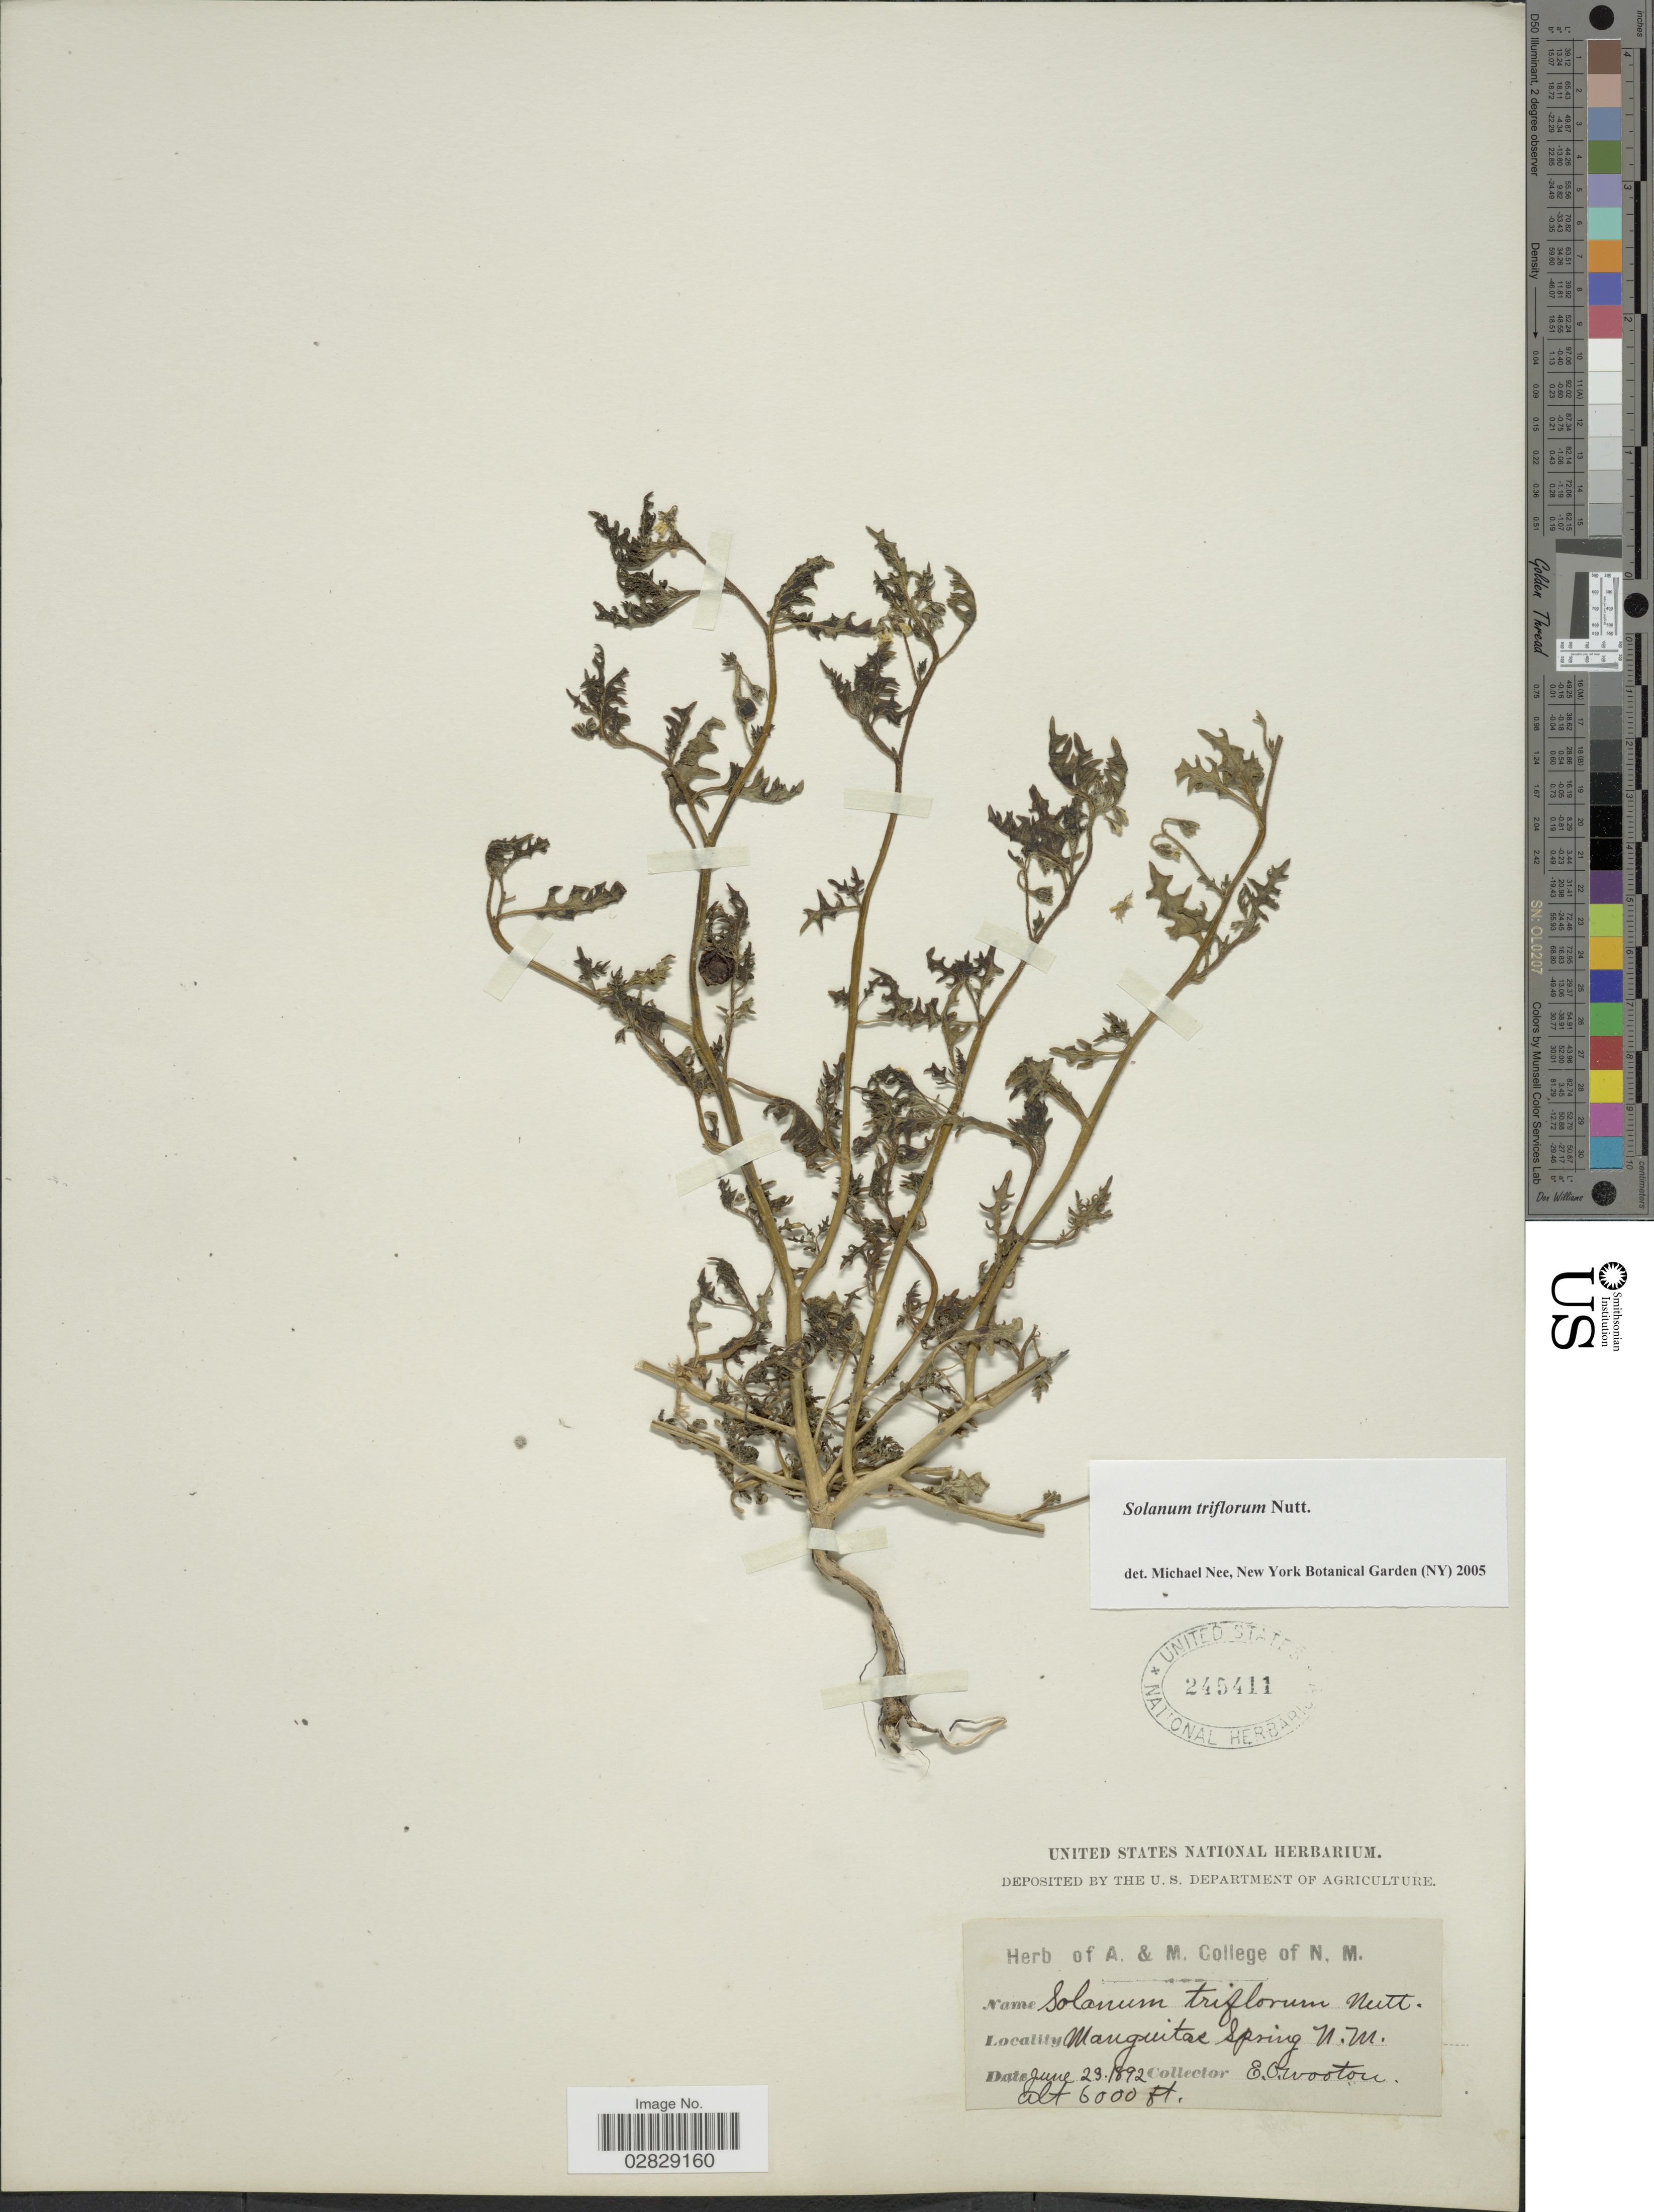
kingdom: Plantae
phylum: Tracheophyta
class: Magnoliopsida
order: Solanales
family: Solanaceae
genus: Solanum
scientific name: Solanum triflorum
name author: Nutt.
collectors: E. O. Wooton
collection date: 1892-06-23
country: United States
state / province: New Mexico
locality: Manguitas Spring.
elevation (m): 1829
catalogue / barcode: US 245411